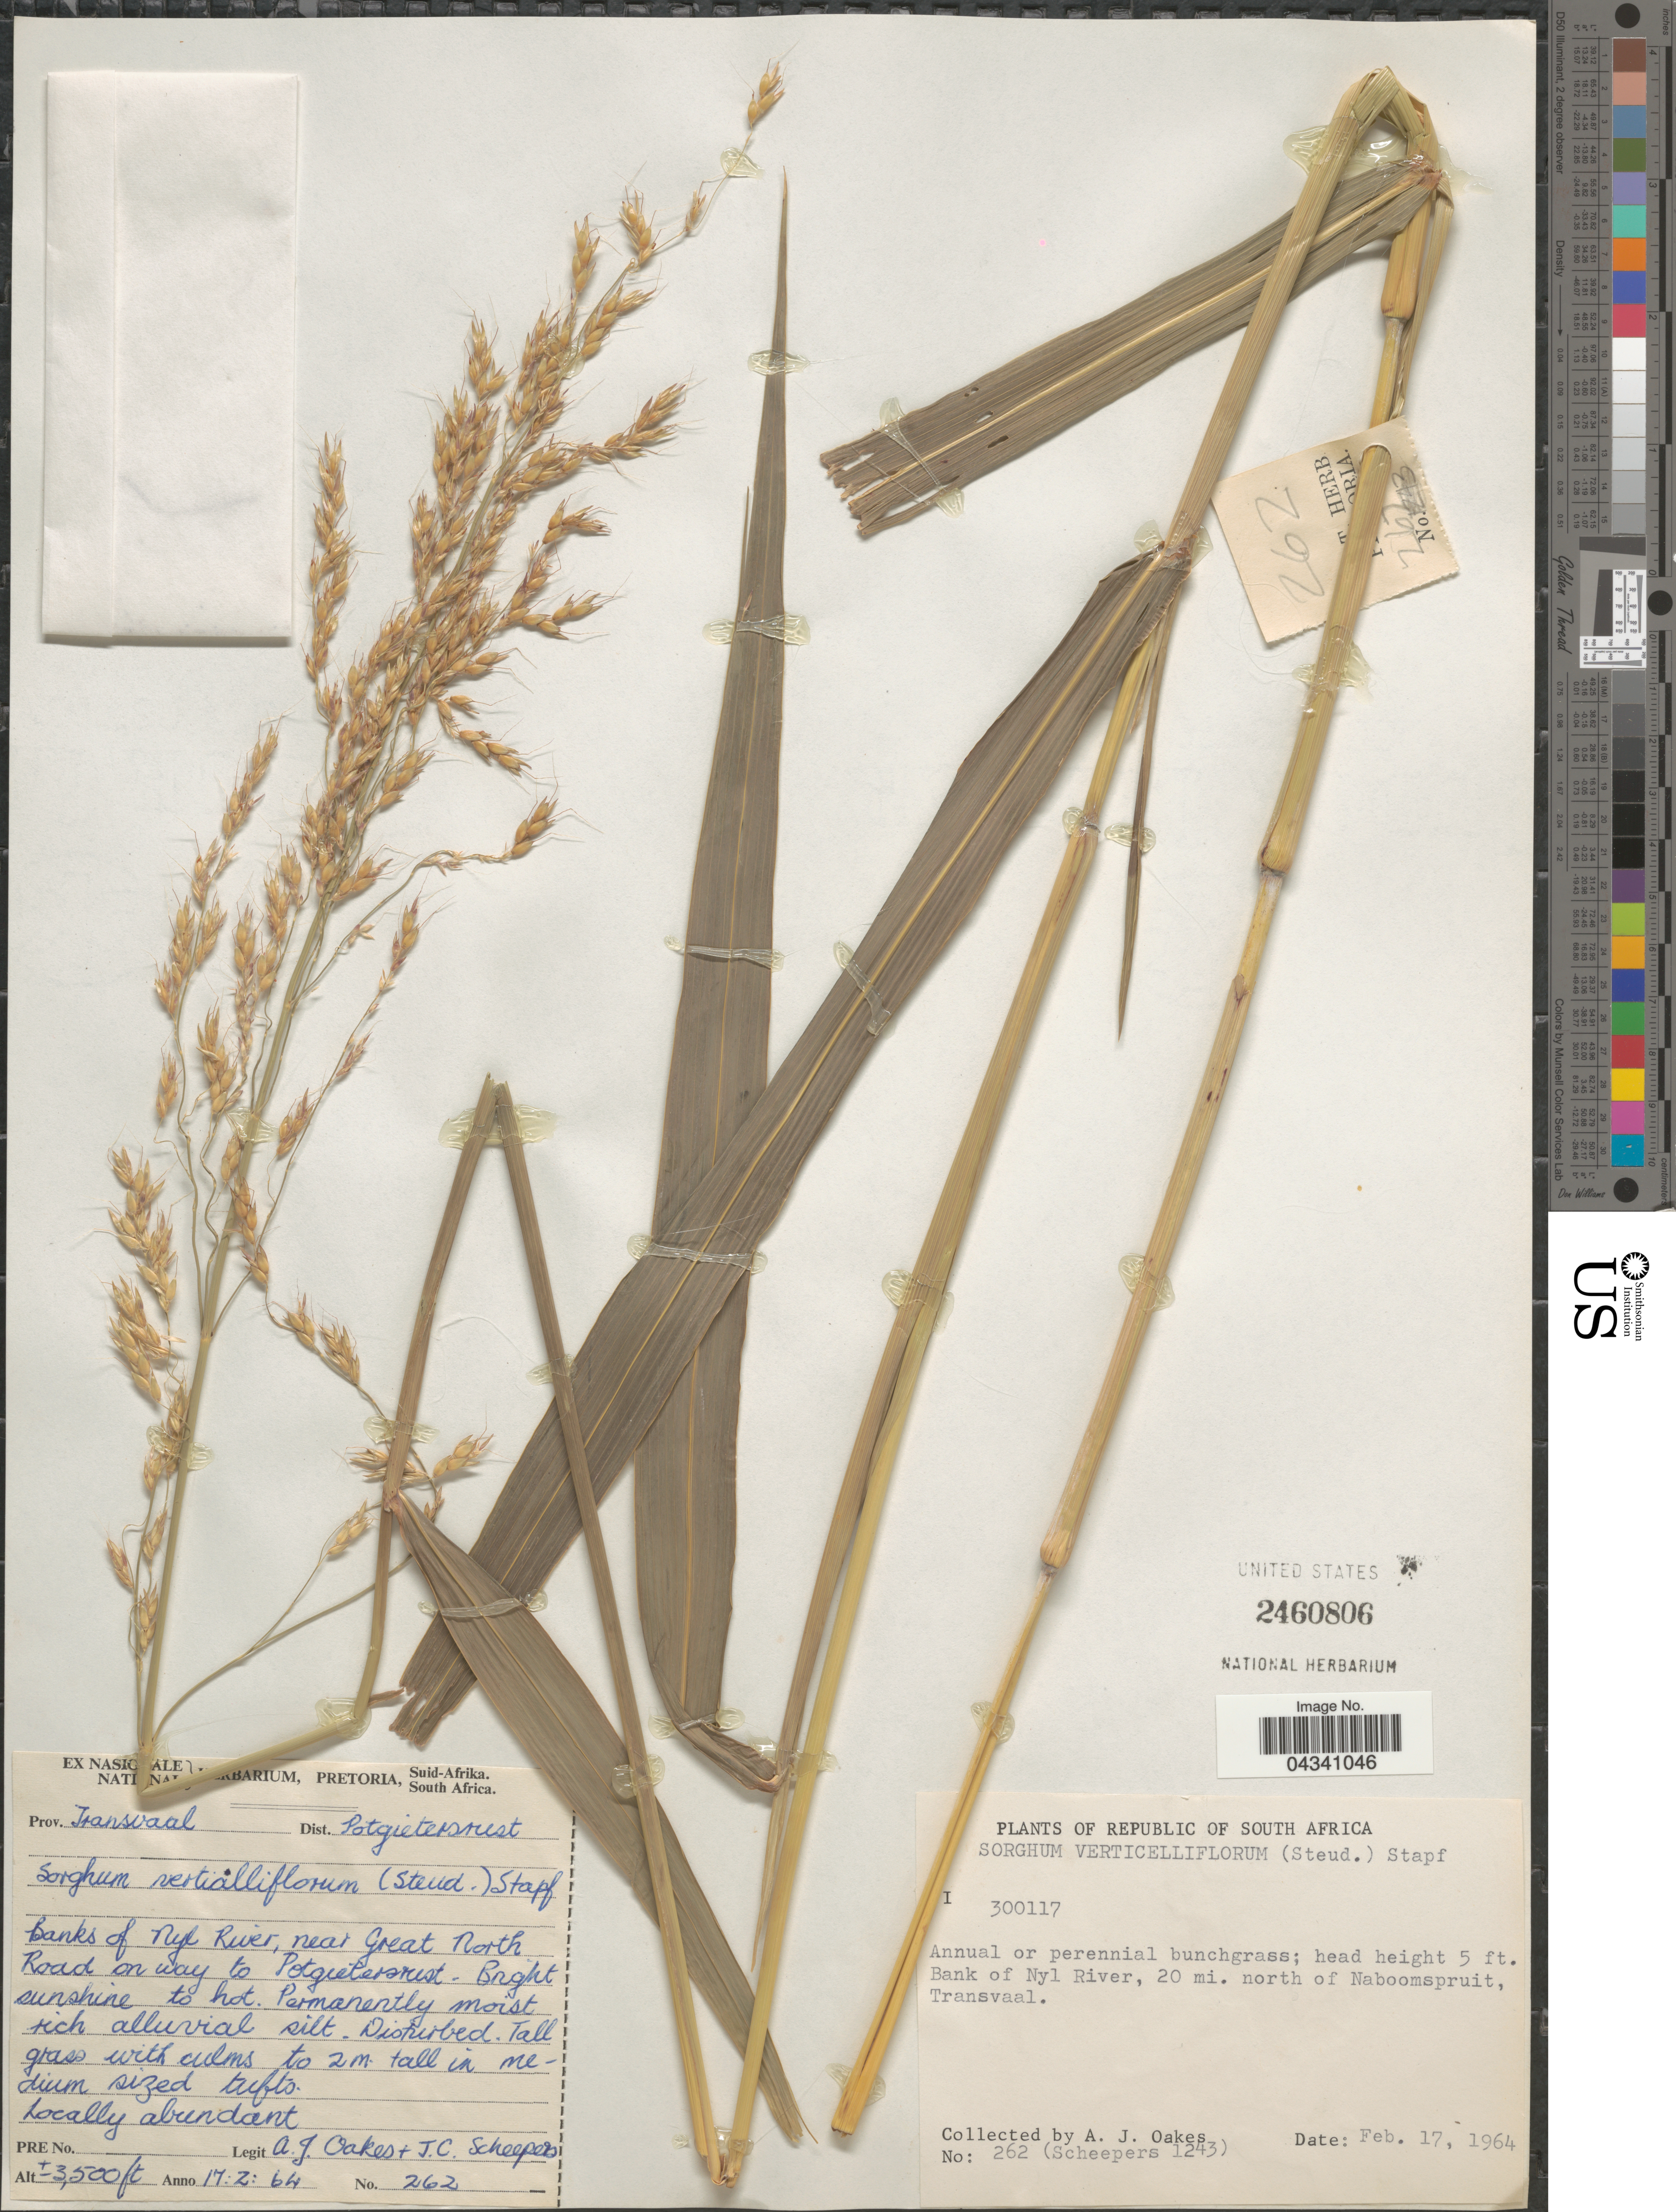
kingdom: Plantae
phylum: Tracheophyta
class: Liliopsida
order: Poales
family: Poaceae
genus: Sorghum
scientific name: Sorghum arundinaceum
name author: (Desv.) Stapf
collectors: A. Oakes & J. Scheepers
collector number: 262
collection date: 1964-02-17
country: South Africa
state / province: Limpopo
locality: Prov. Transvaal. Dist. Potgietersrust. Banks of Nyl River, near Great North Road on way to Potgietersrust - Bright sunshine to hot. Bank of Nyl River, 20 mi. north of Naboomspruit, Transvaal.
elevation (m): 1067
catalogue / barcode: US 2460806